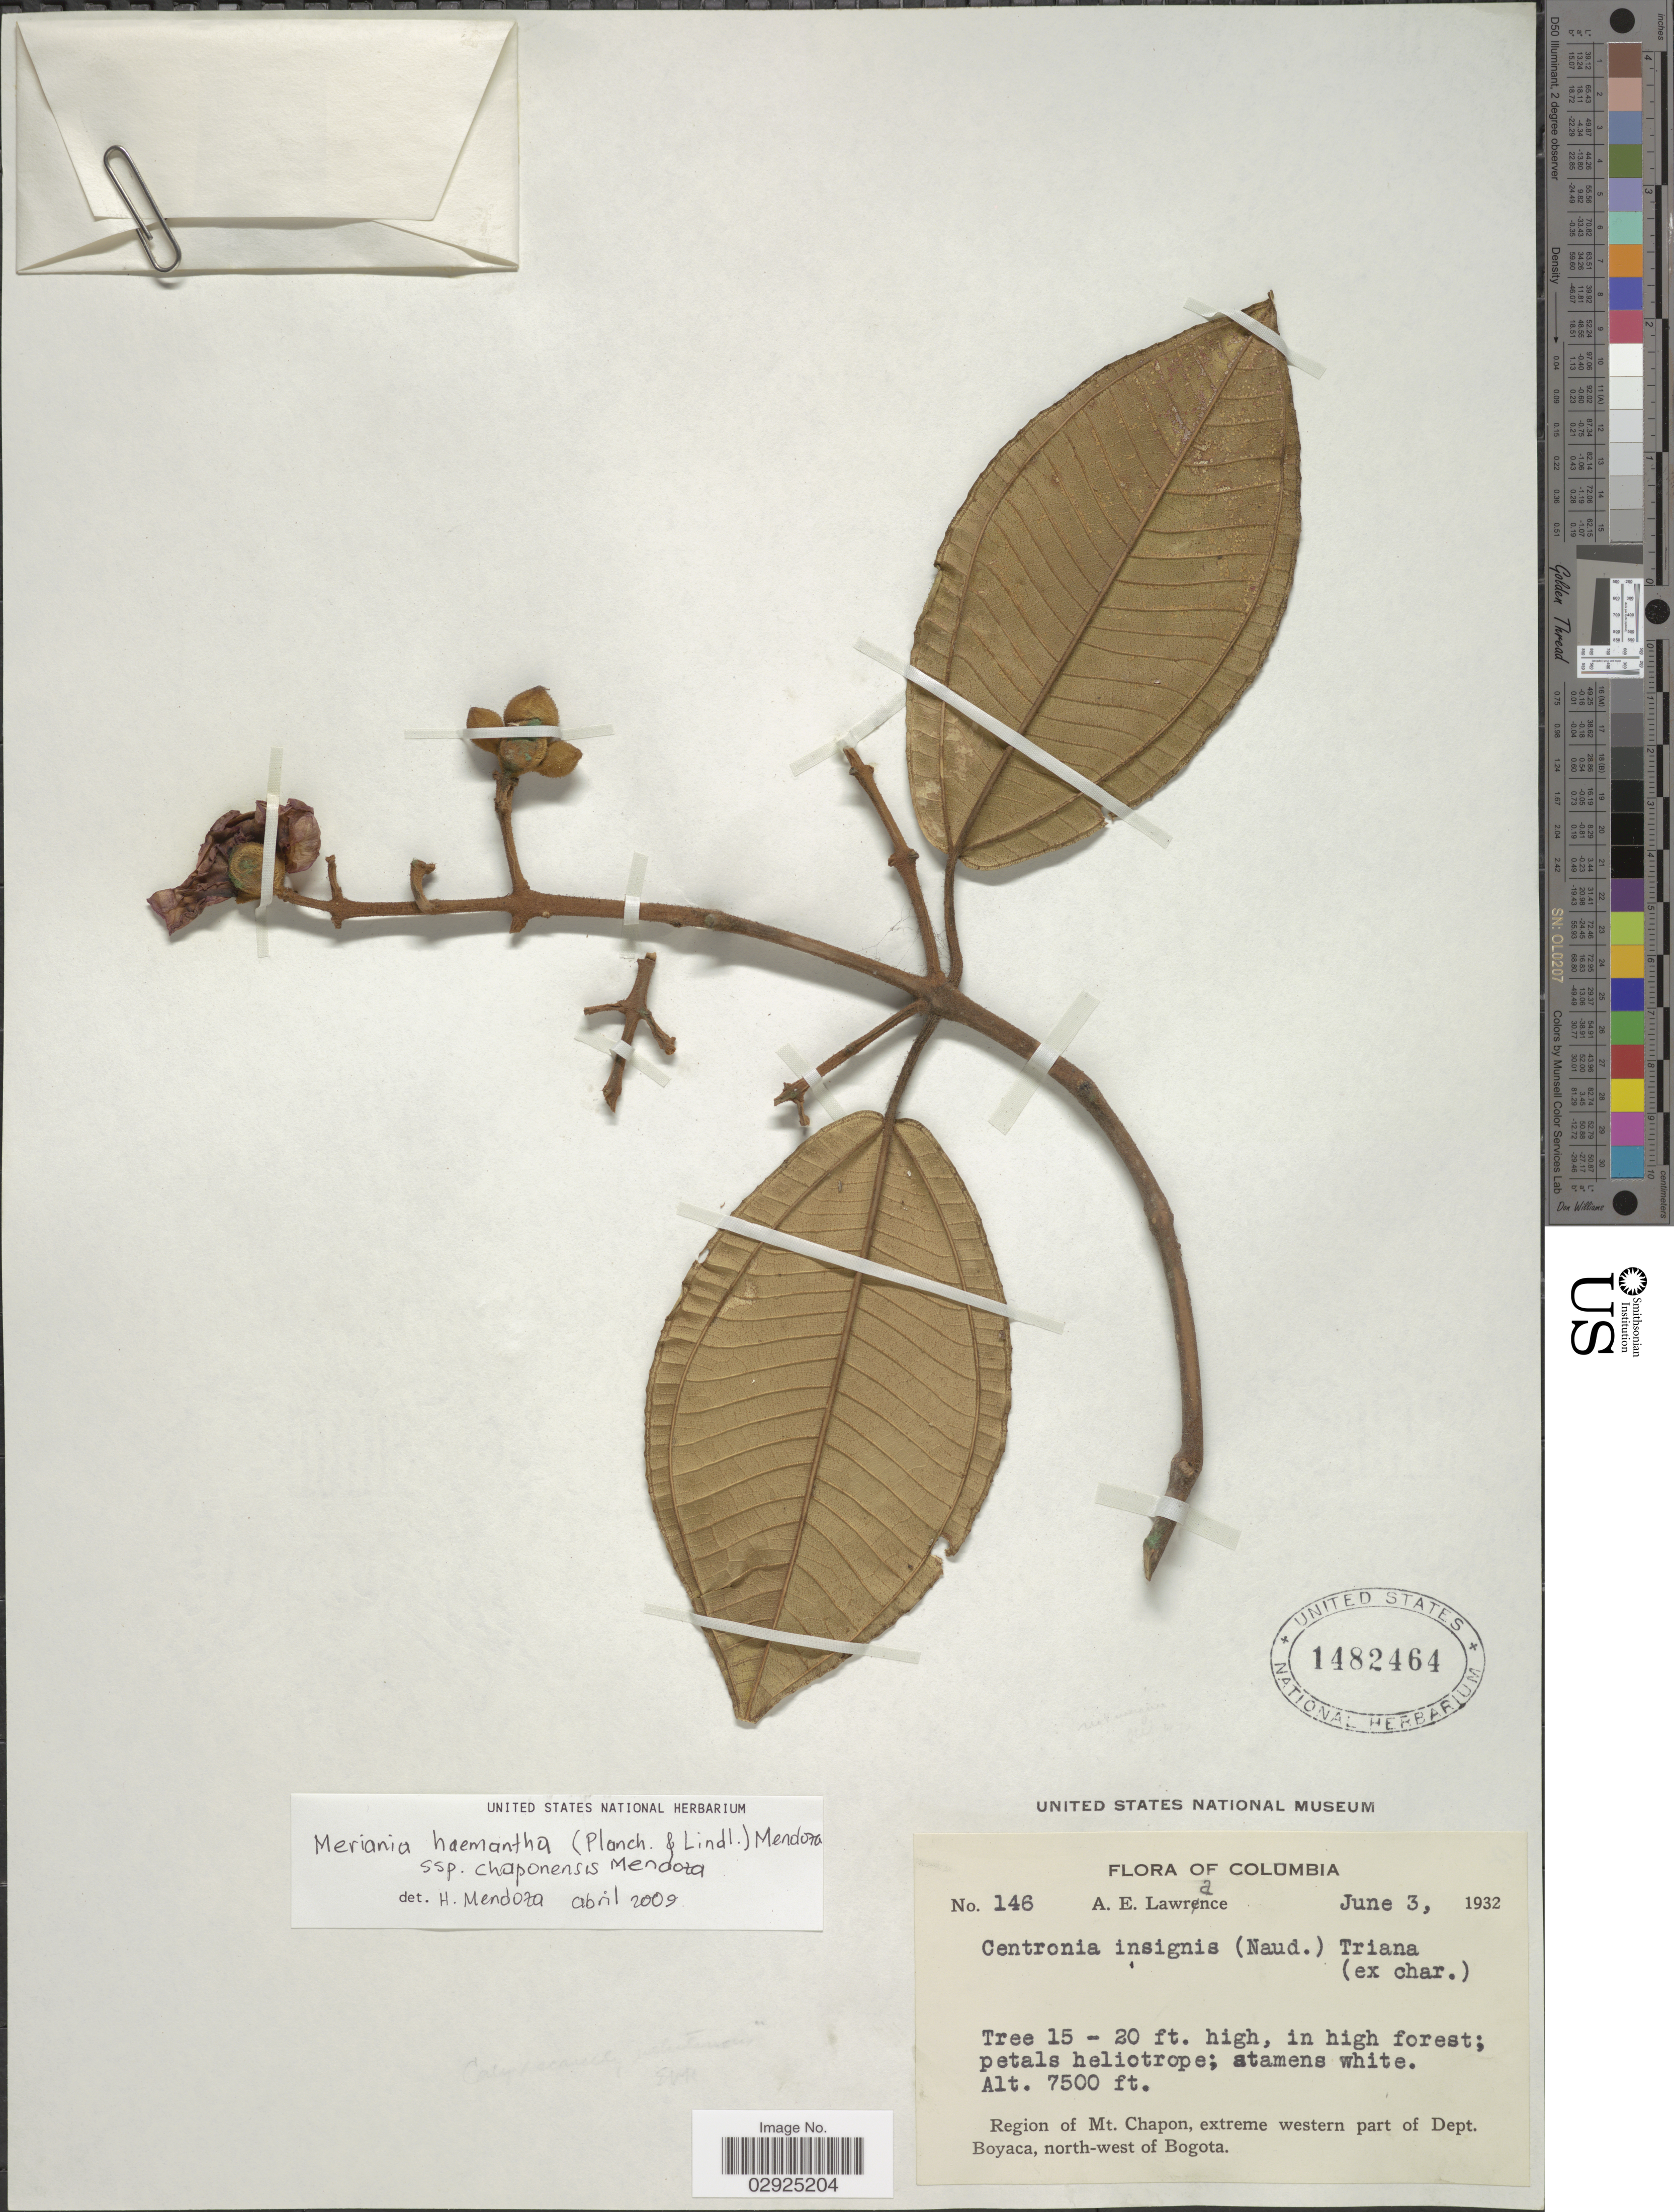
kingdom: Plantae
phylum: Tracheophyta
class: Magnoliopsida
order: Myrtales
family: Melastomataceae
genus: Meriania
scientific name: Meriania haemantha subsp. chaponensis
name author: Humberto Mend. & Fern. Alonso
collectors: A. Lawrance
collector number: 146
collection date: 1932-06-03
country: Colombia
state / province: Boyacá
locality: Region of Mt. Chapon, extreme western part of Dept. Boyaca, north-west of Bogota.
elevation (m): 2286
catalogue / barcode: US 1482464